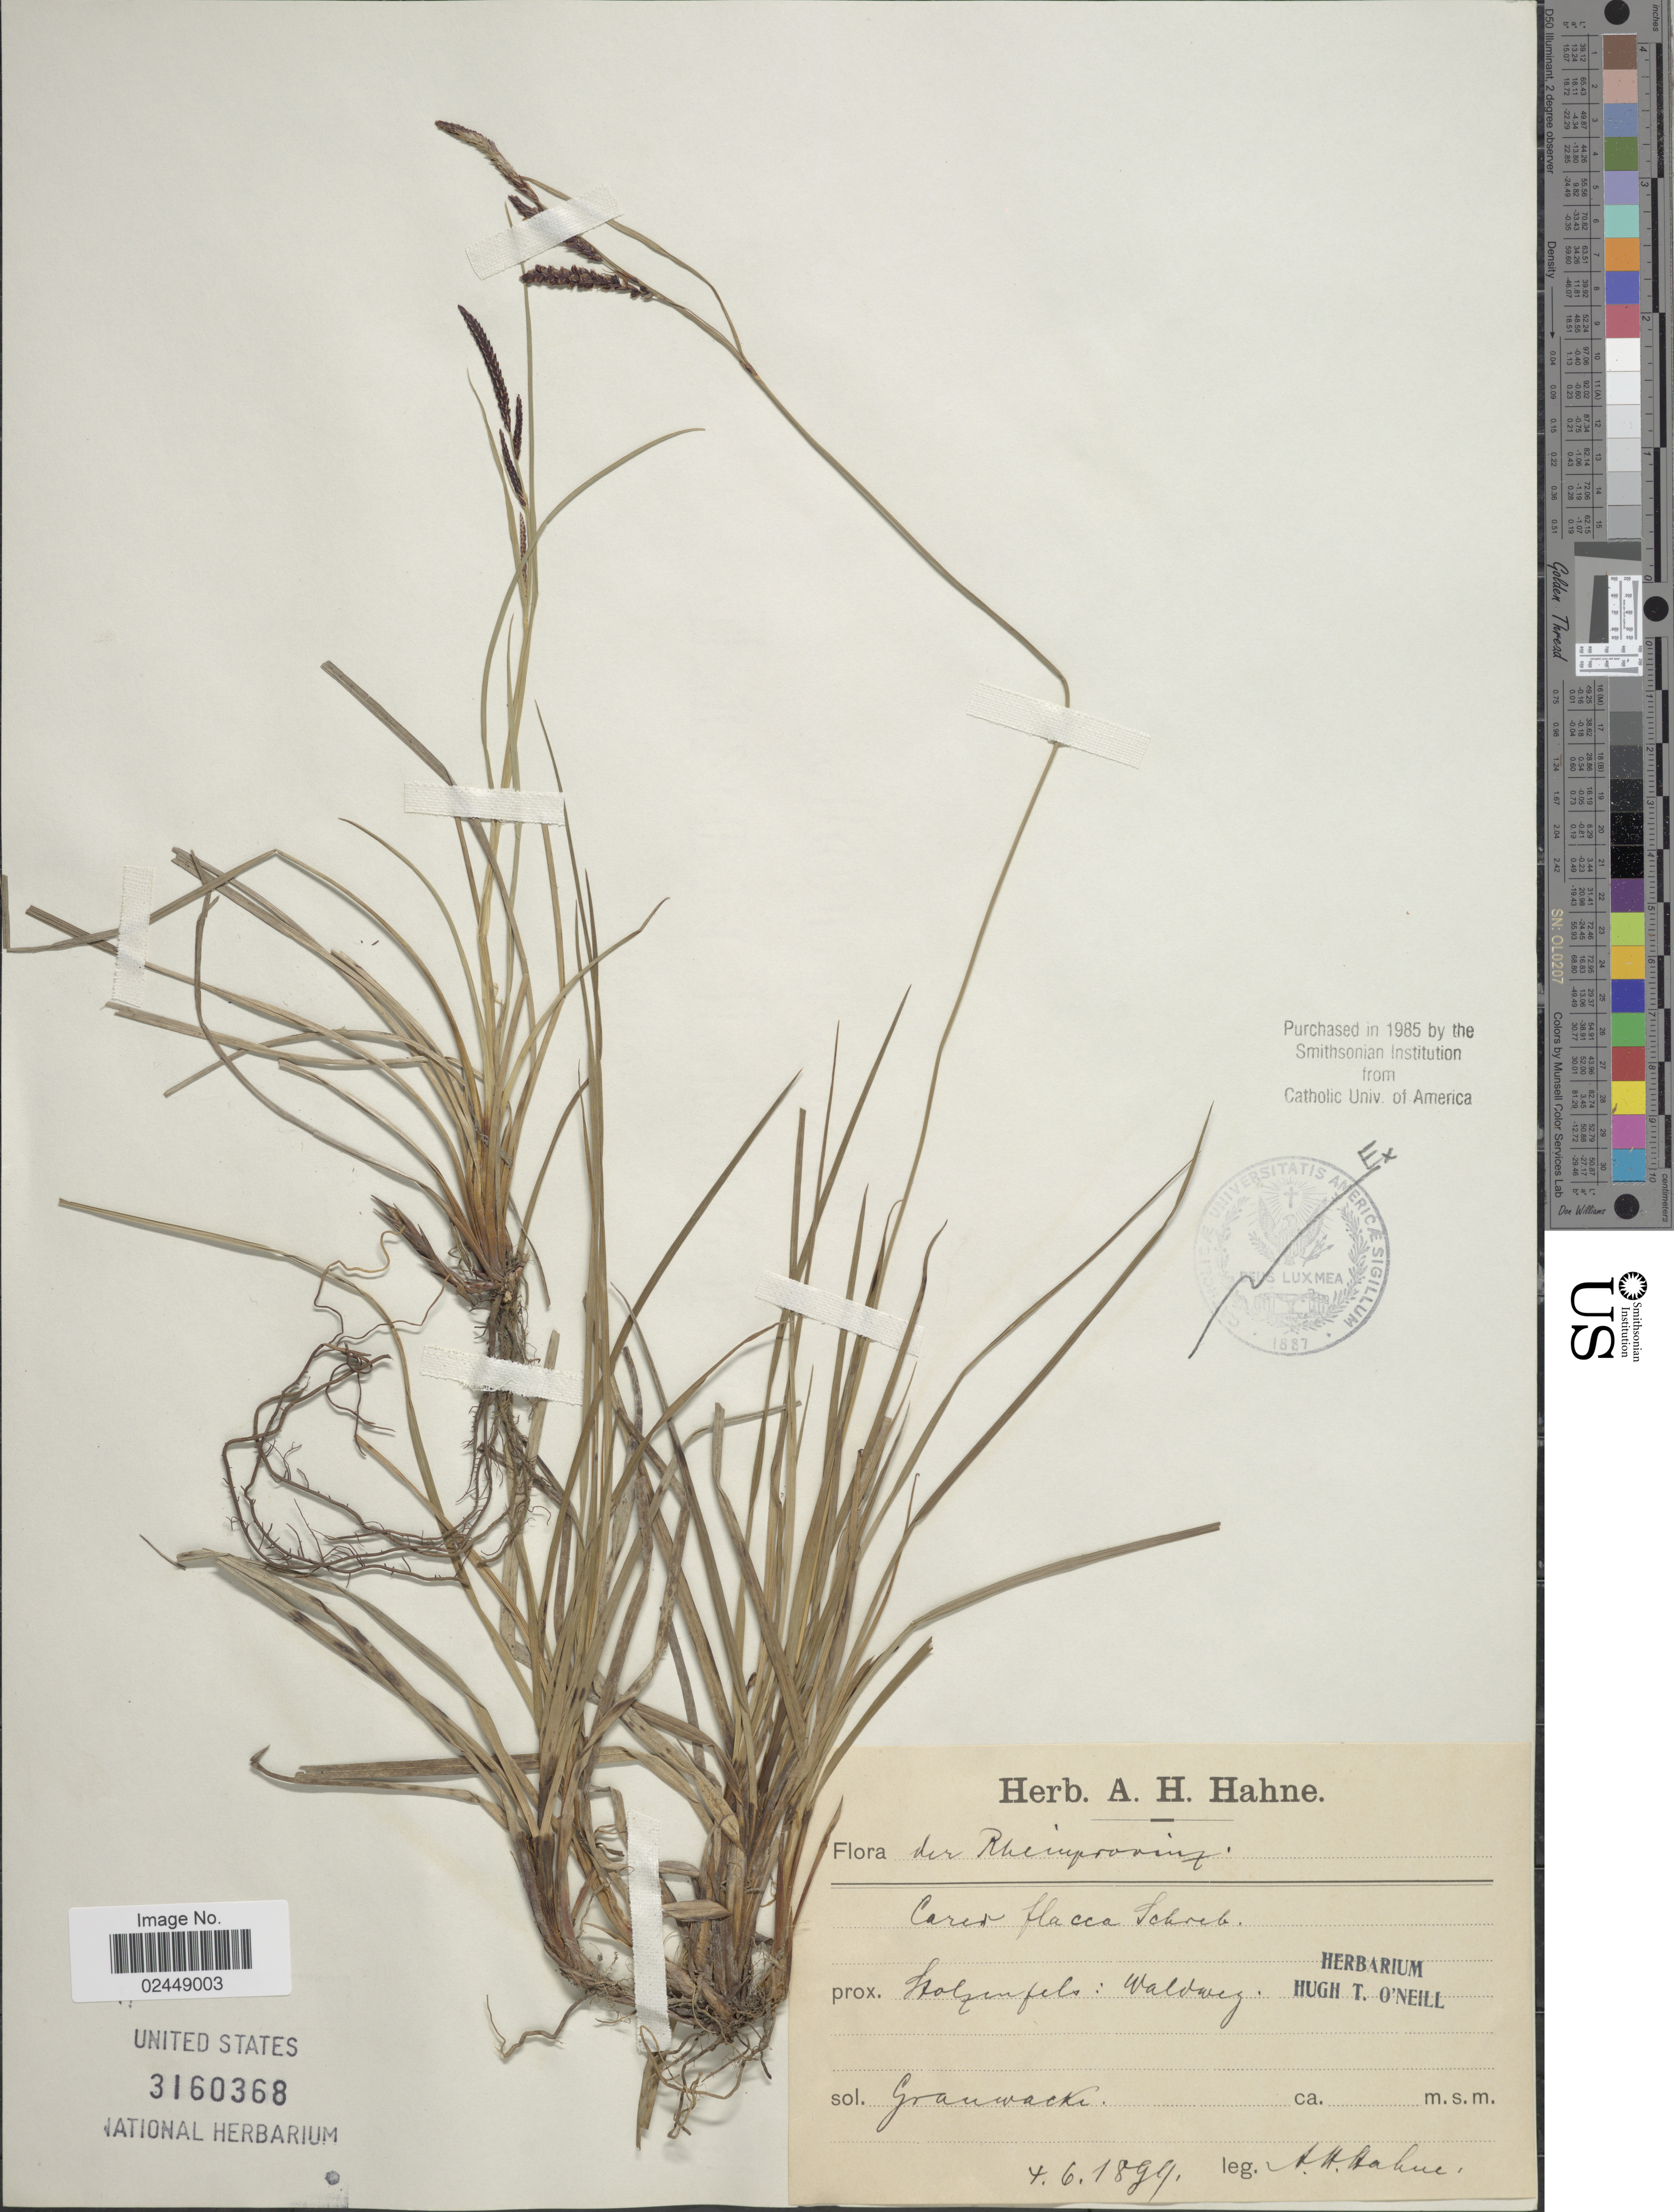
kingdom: Plantae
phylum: Tracheophyta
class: Liliopsida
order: Poales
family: Cyperaceae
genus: Carex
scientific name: Carex flacca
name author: Schreb.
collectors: A. H. Hahne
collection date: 1899-06-04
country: Germany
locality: Der Rheimproving, Stolzenfels: Waldeg, Granwacki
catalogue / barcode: US 3160368